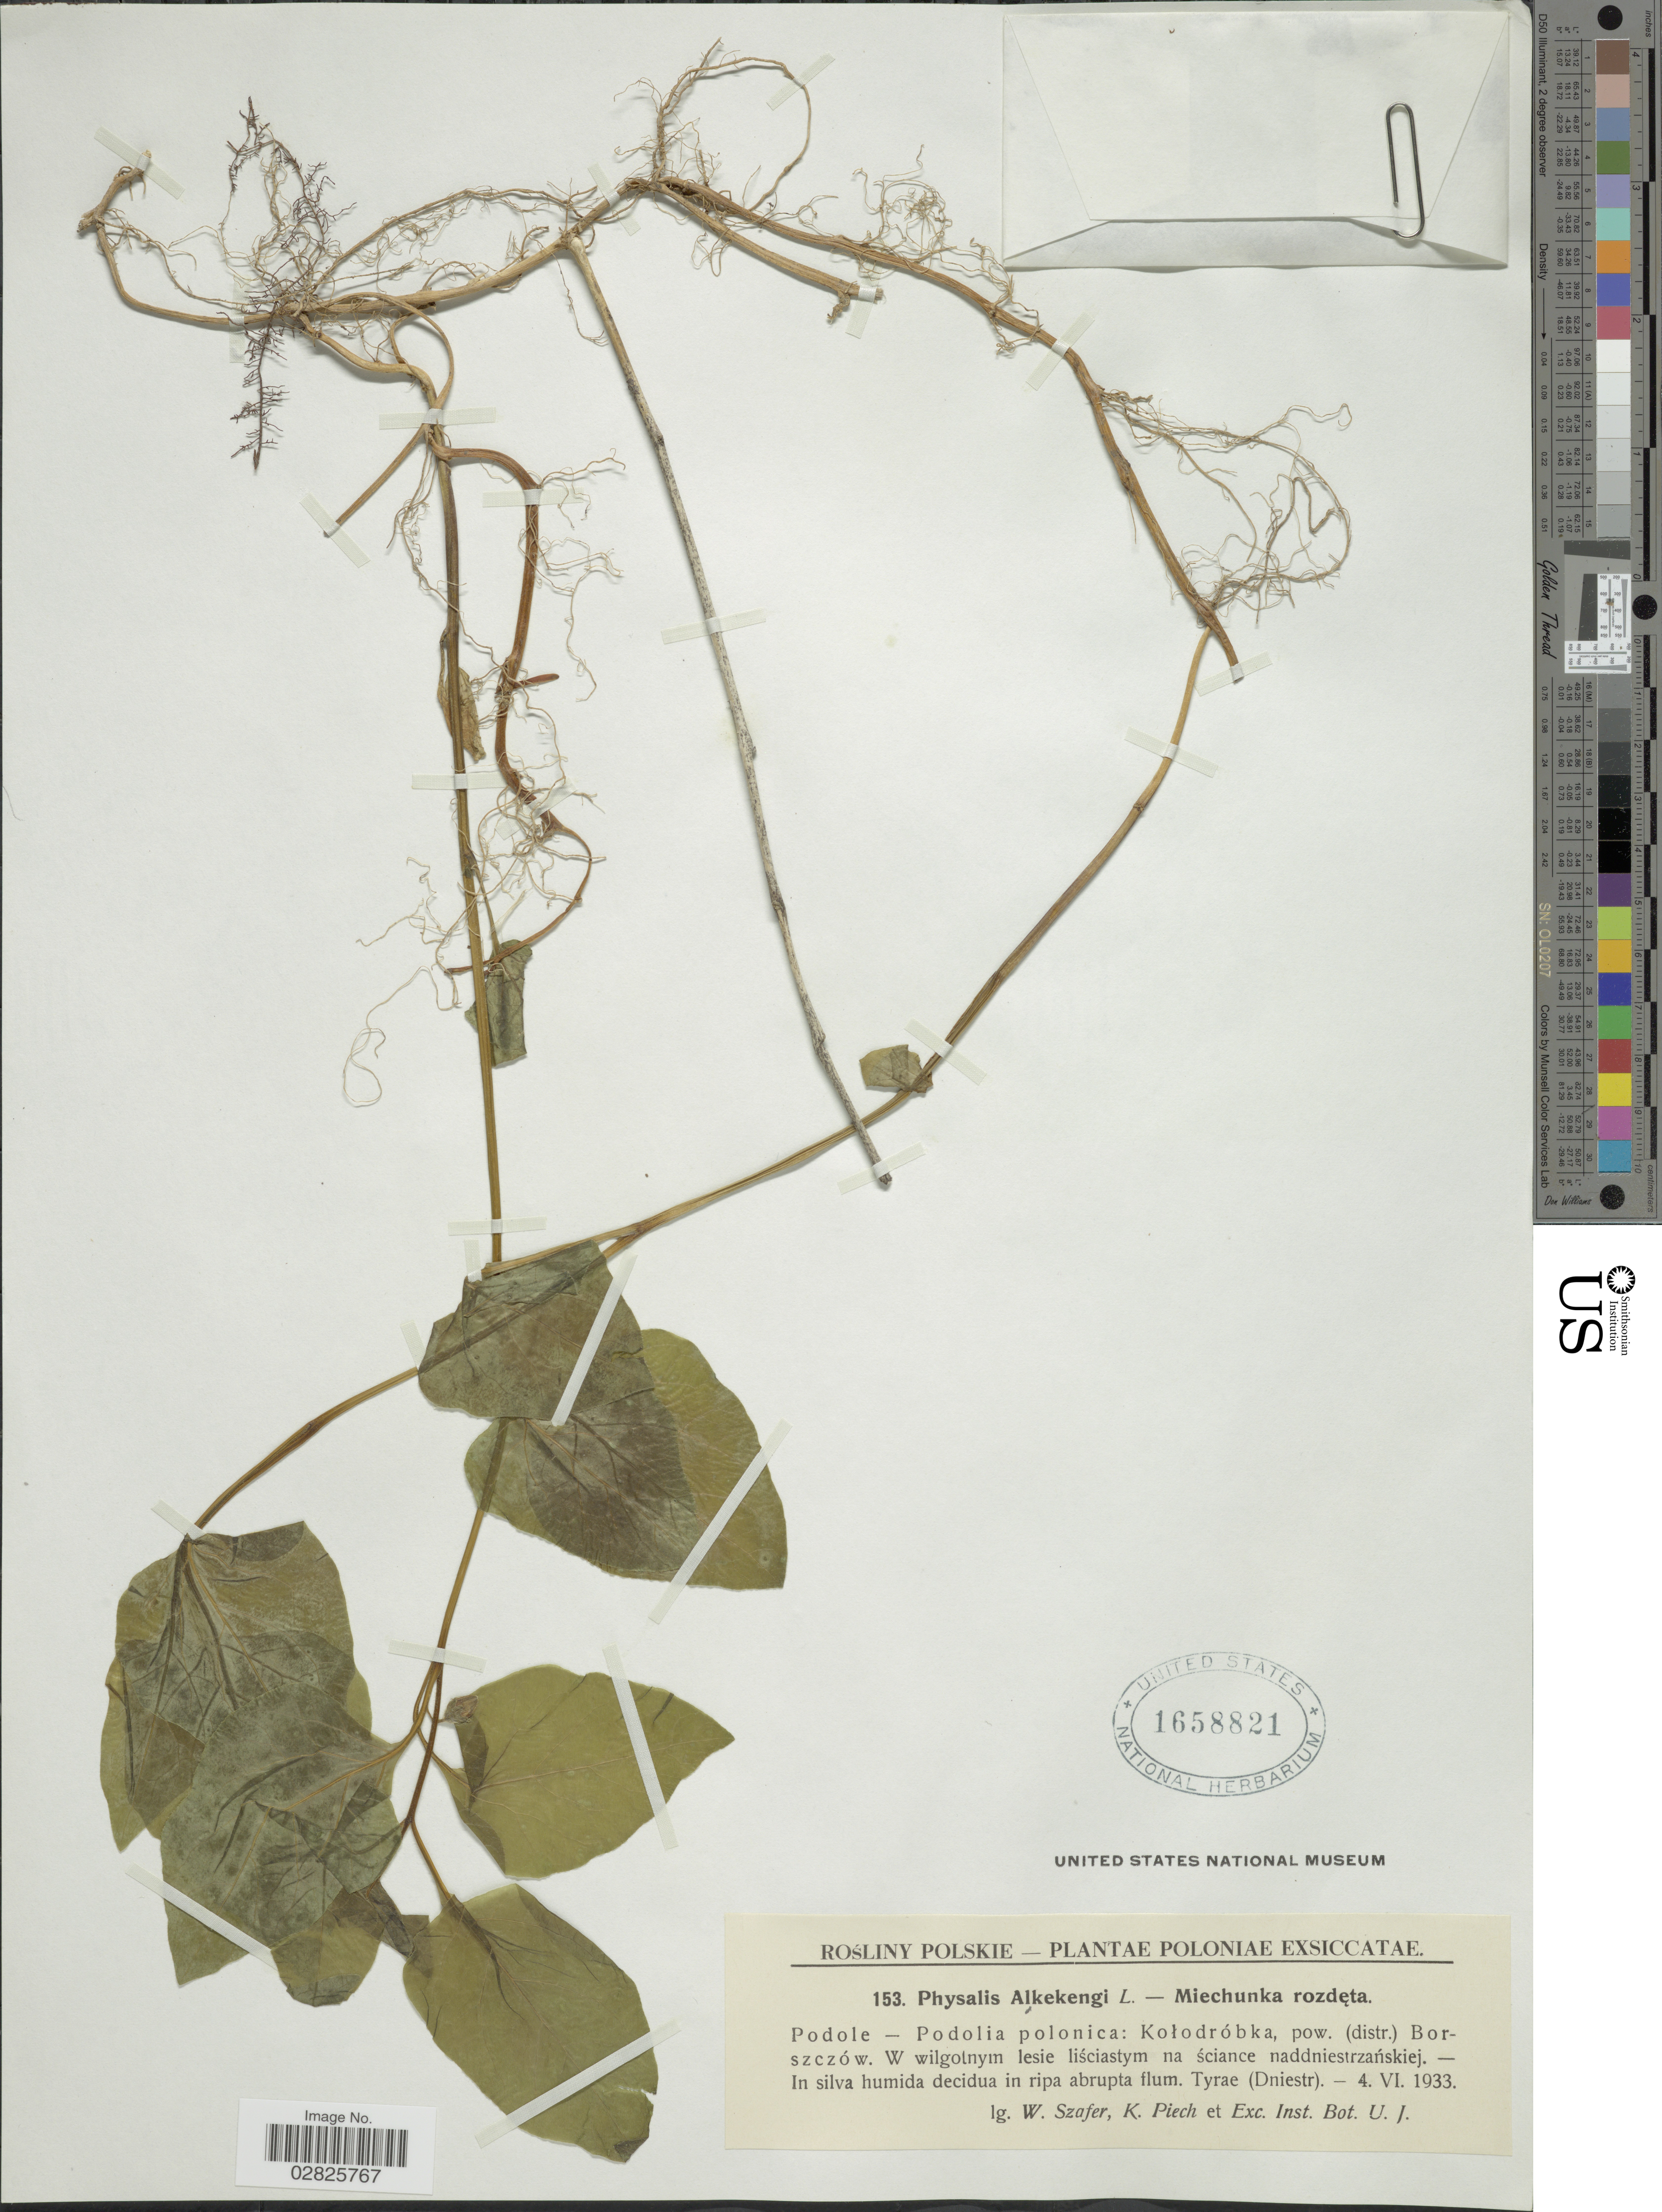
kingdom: Plantae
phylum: Tracheophyta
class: Magnoliopsida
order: Solanales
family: Solanaceae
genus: Physalis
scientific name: Physalis alkekengi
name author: L.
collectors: W. Szafer, K. Piech & Exch. Inst. Bot. U.J.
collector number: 153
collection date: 1933-06-04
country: Poland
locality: Poloniae. In silva humida decidua in ripa abrupta flum. Tyrae (Dniestr).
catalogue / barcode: US 1658821